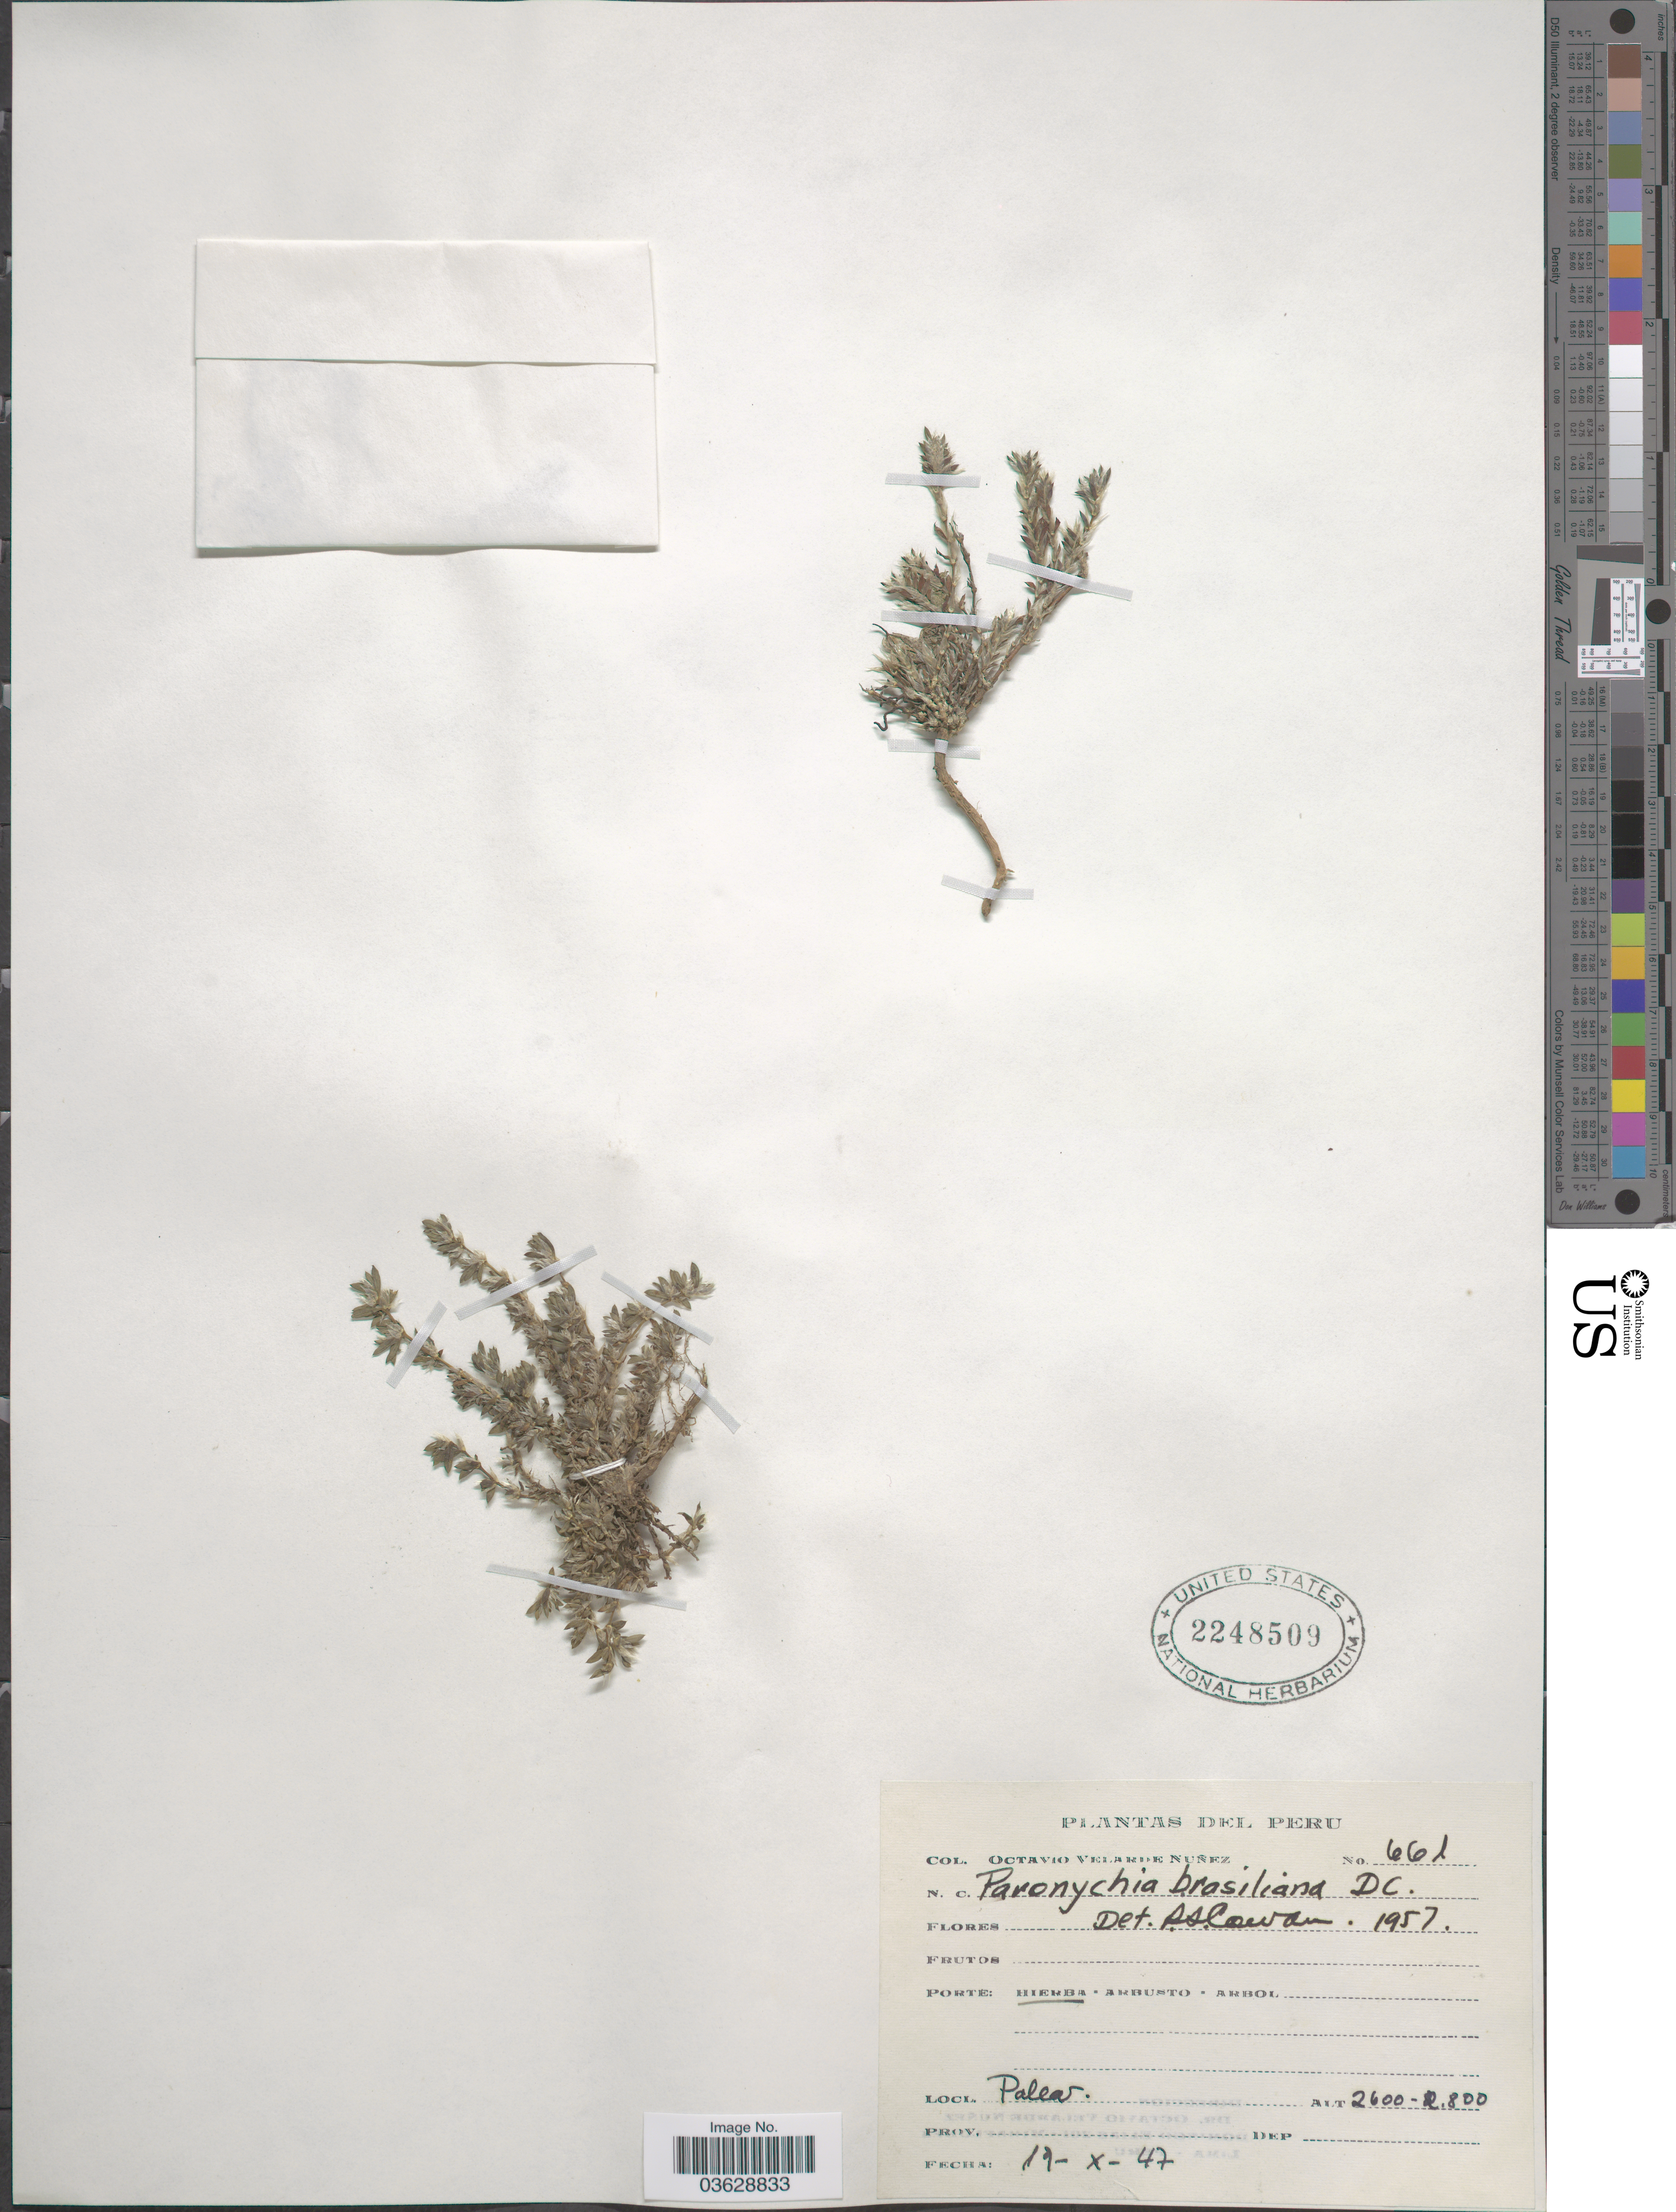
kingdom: Plantae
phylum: Tracheophyta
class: Magnoliopsida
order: Caryophyllales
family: Caryophyllaceae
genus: Paronychia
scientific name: Paronychia brasiliana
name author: DC.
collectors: O. Velarde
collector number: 661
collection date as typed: Transcribed d/m/y: 19/10/47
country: Peru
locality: Palca.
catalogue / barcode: US 2248509